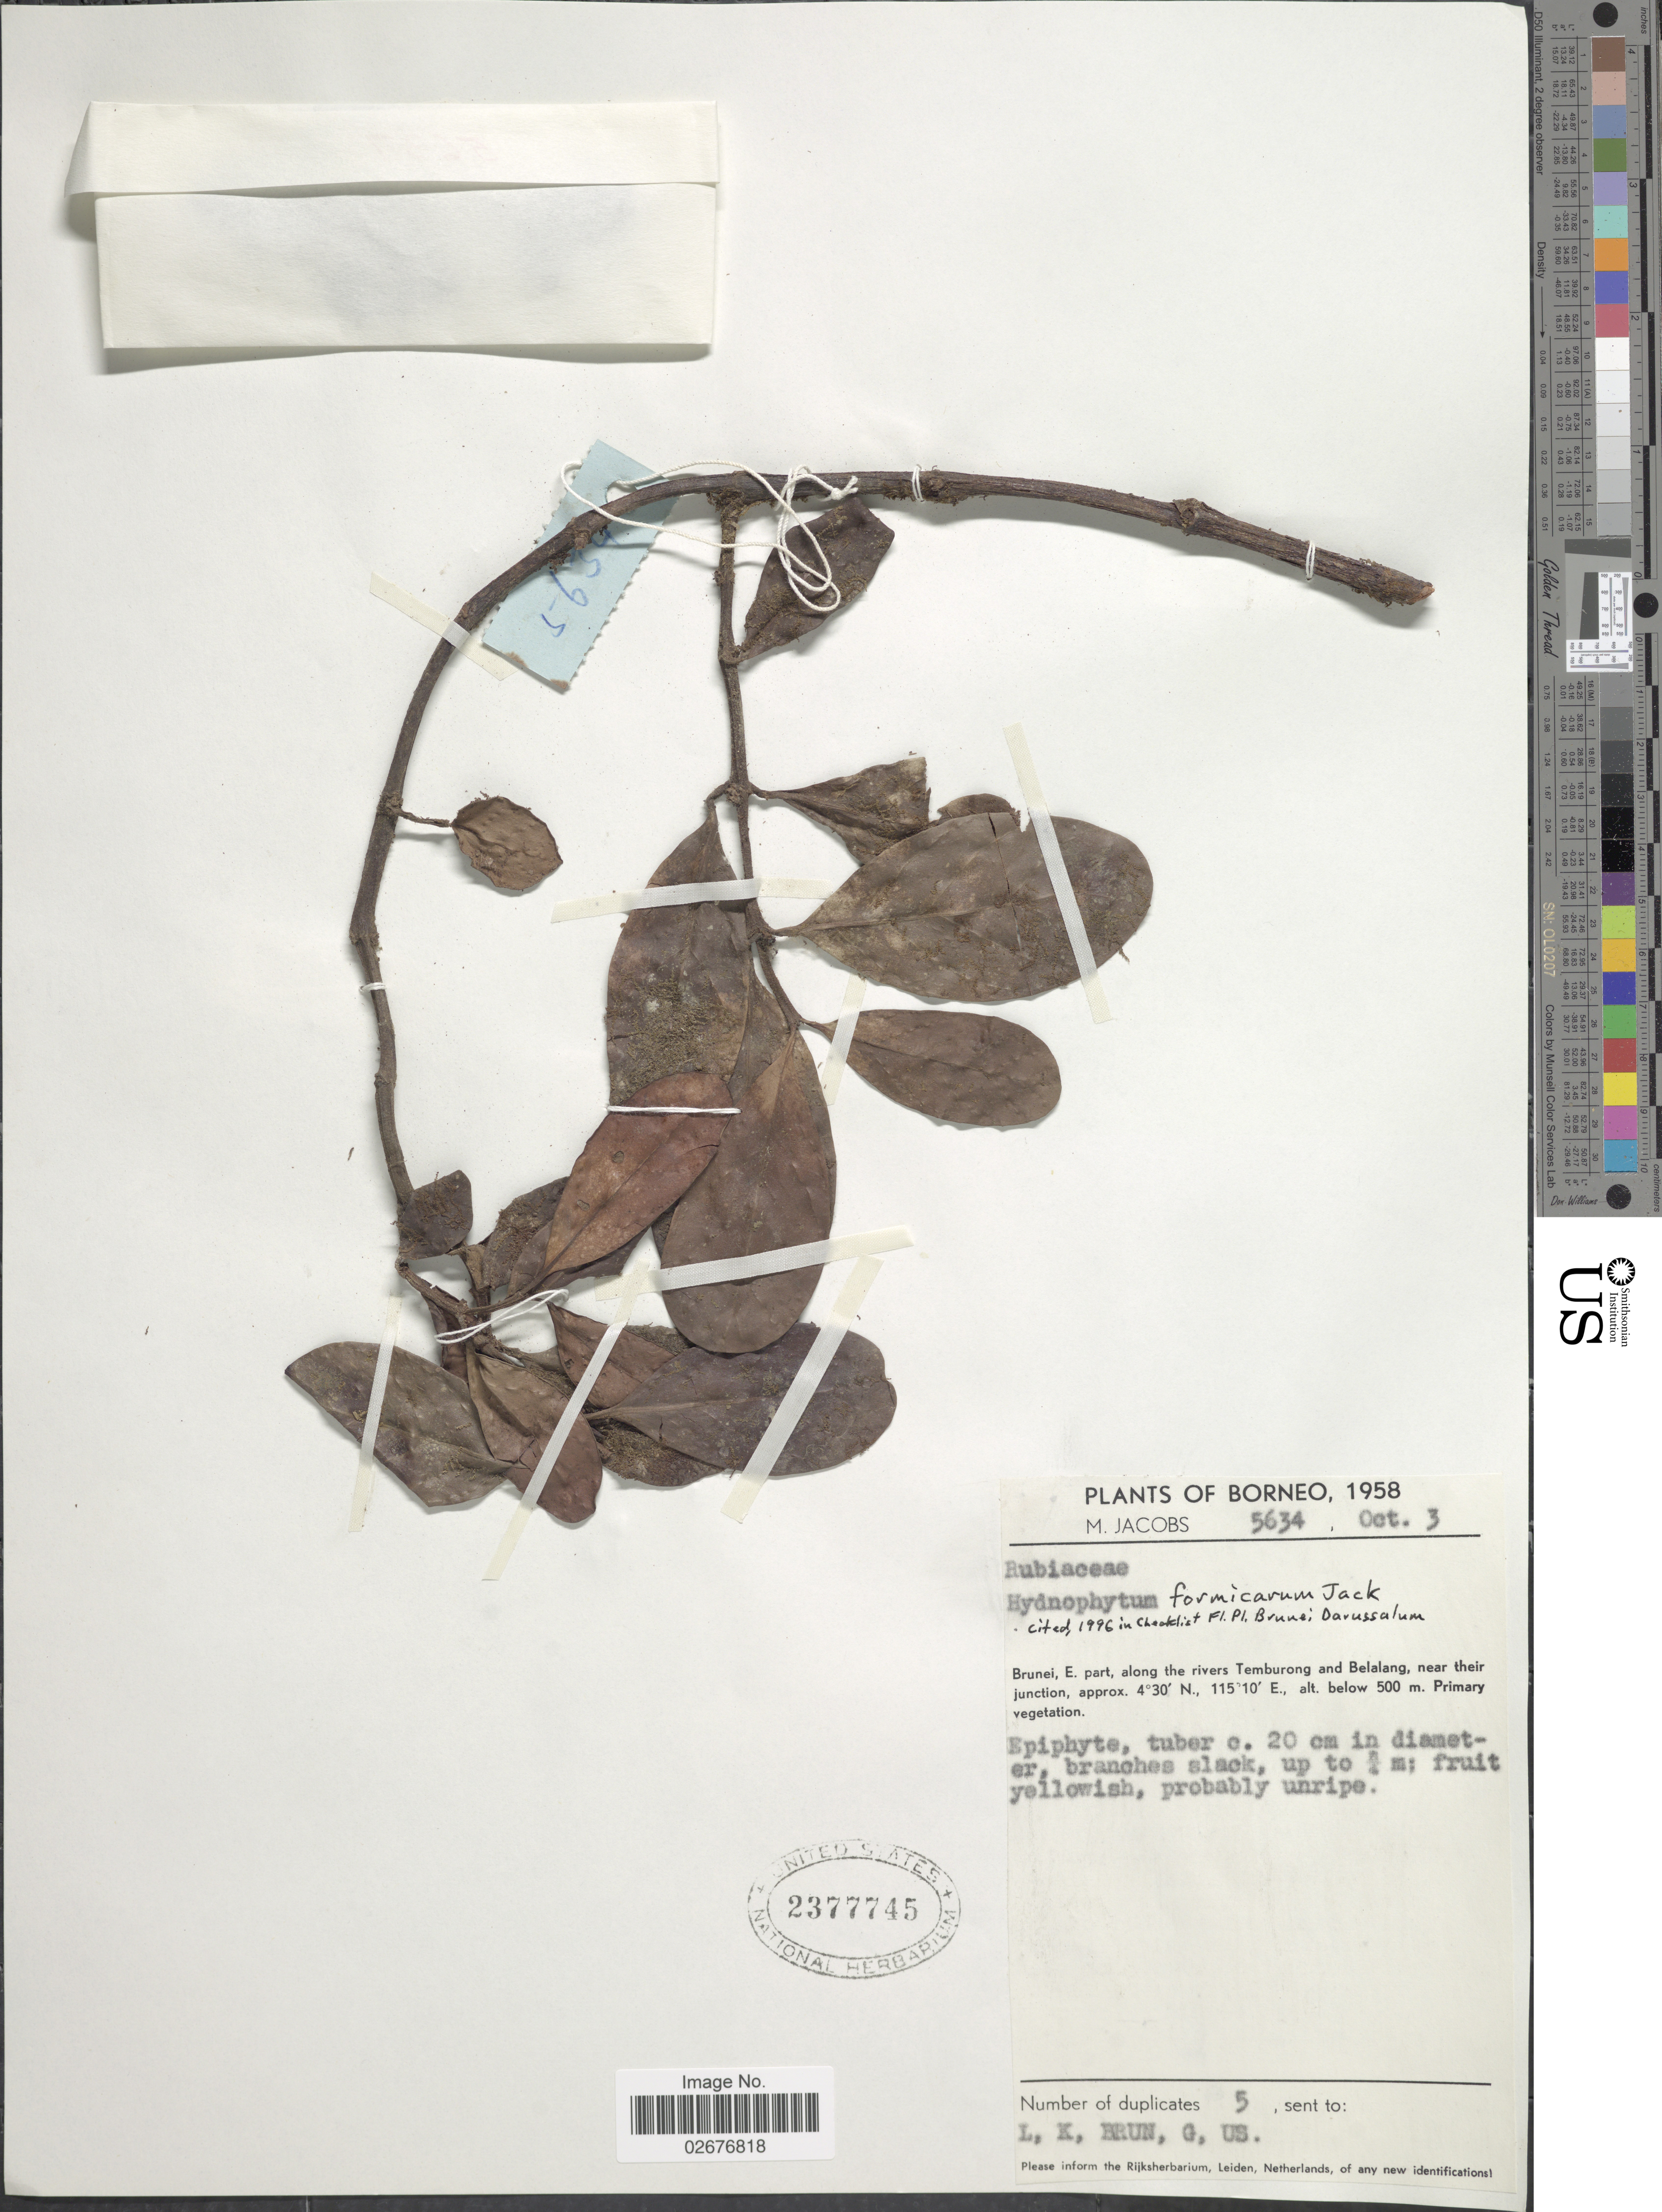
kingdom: Plantae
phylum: Tracheophyta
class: Magnoliopsida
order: Gentianales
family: Rubiaceae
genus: Hydnophytum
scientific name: Hydnophytum formicarum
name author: Jack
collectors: M. Jacobs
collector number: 5634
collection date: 1958-10-03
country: Brunei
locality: Borneo, E. part, along the rivers Tumburong and Belalang, near their junction, Primary vegetation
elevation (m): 500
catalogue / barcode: US 2377745